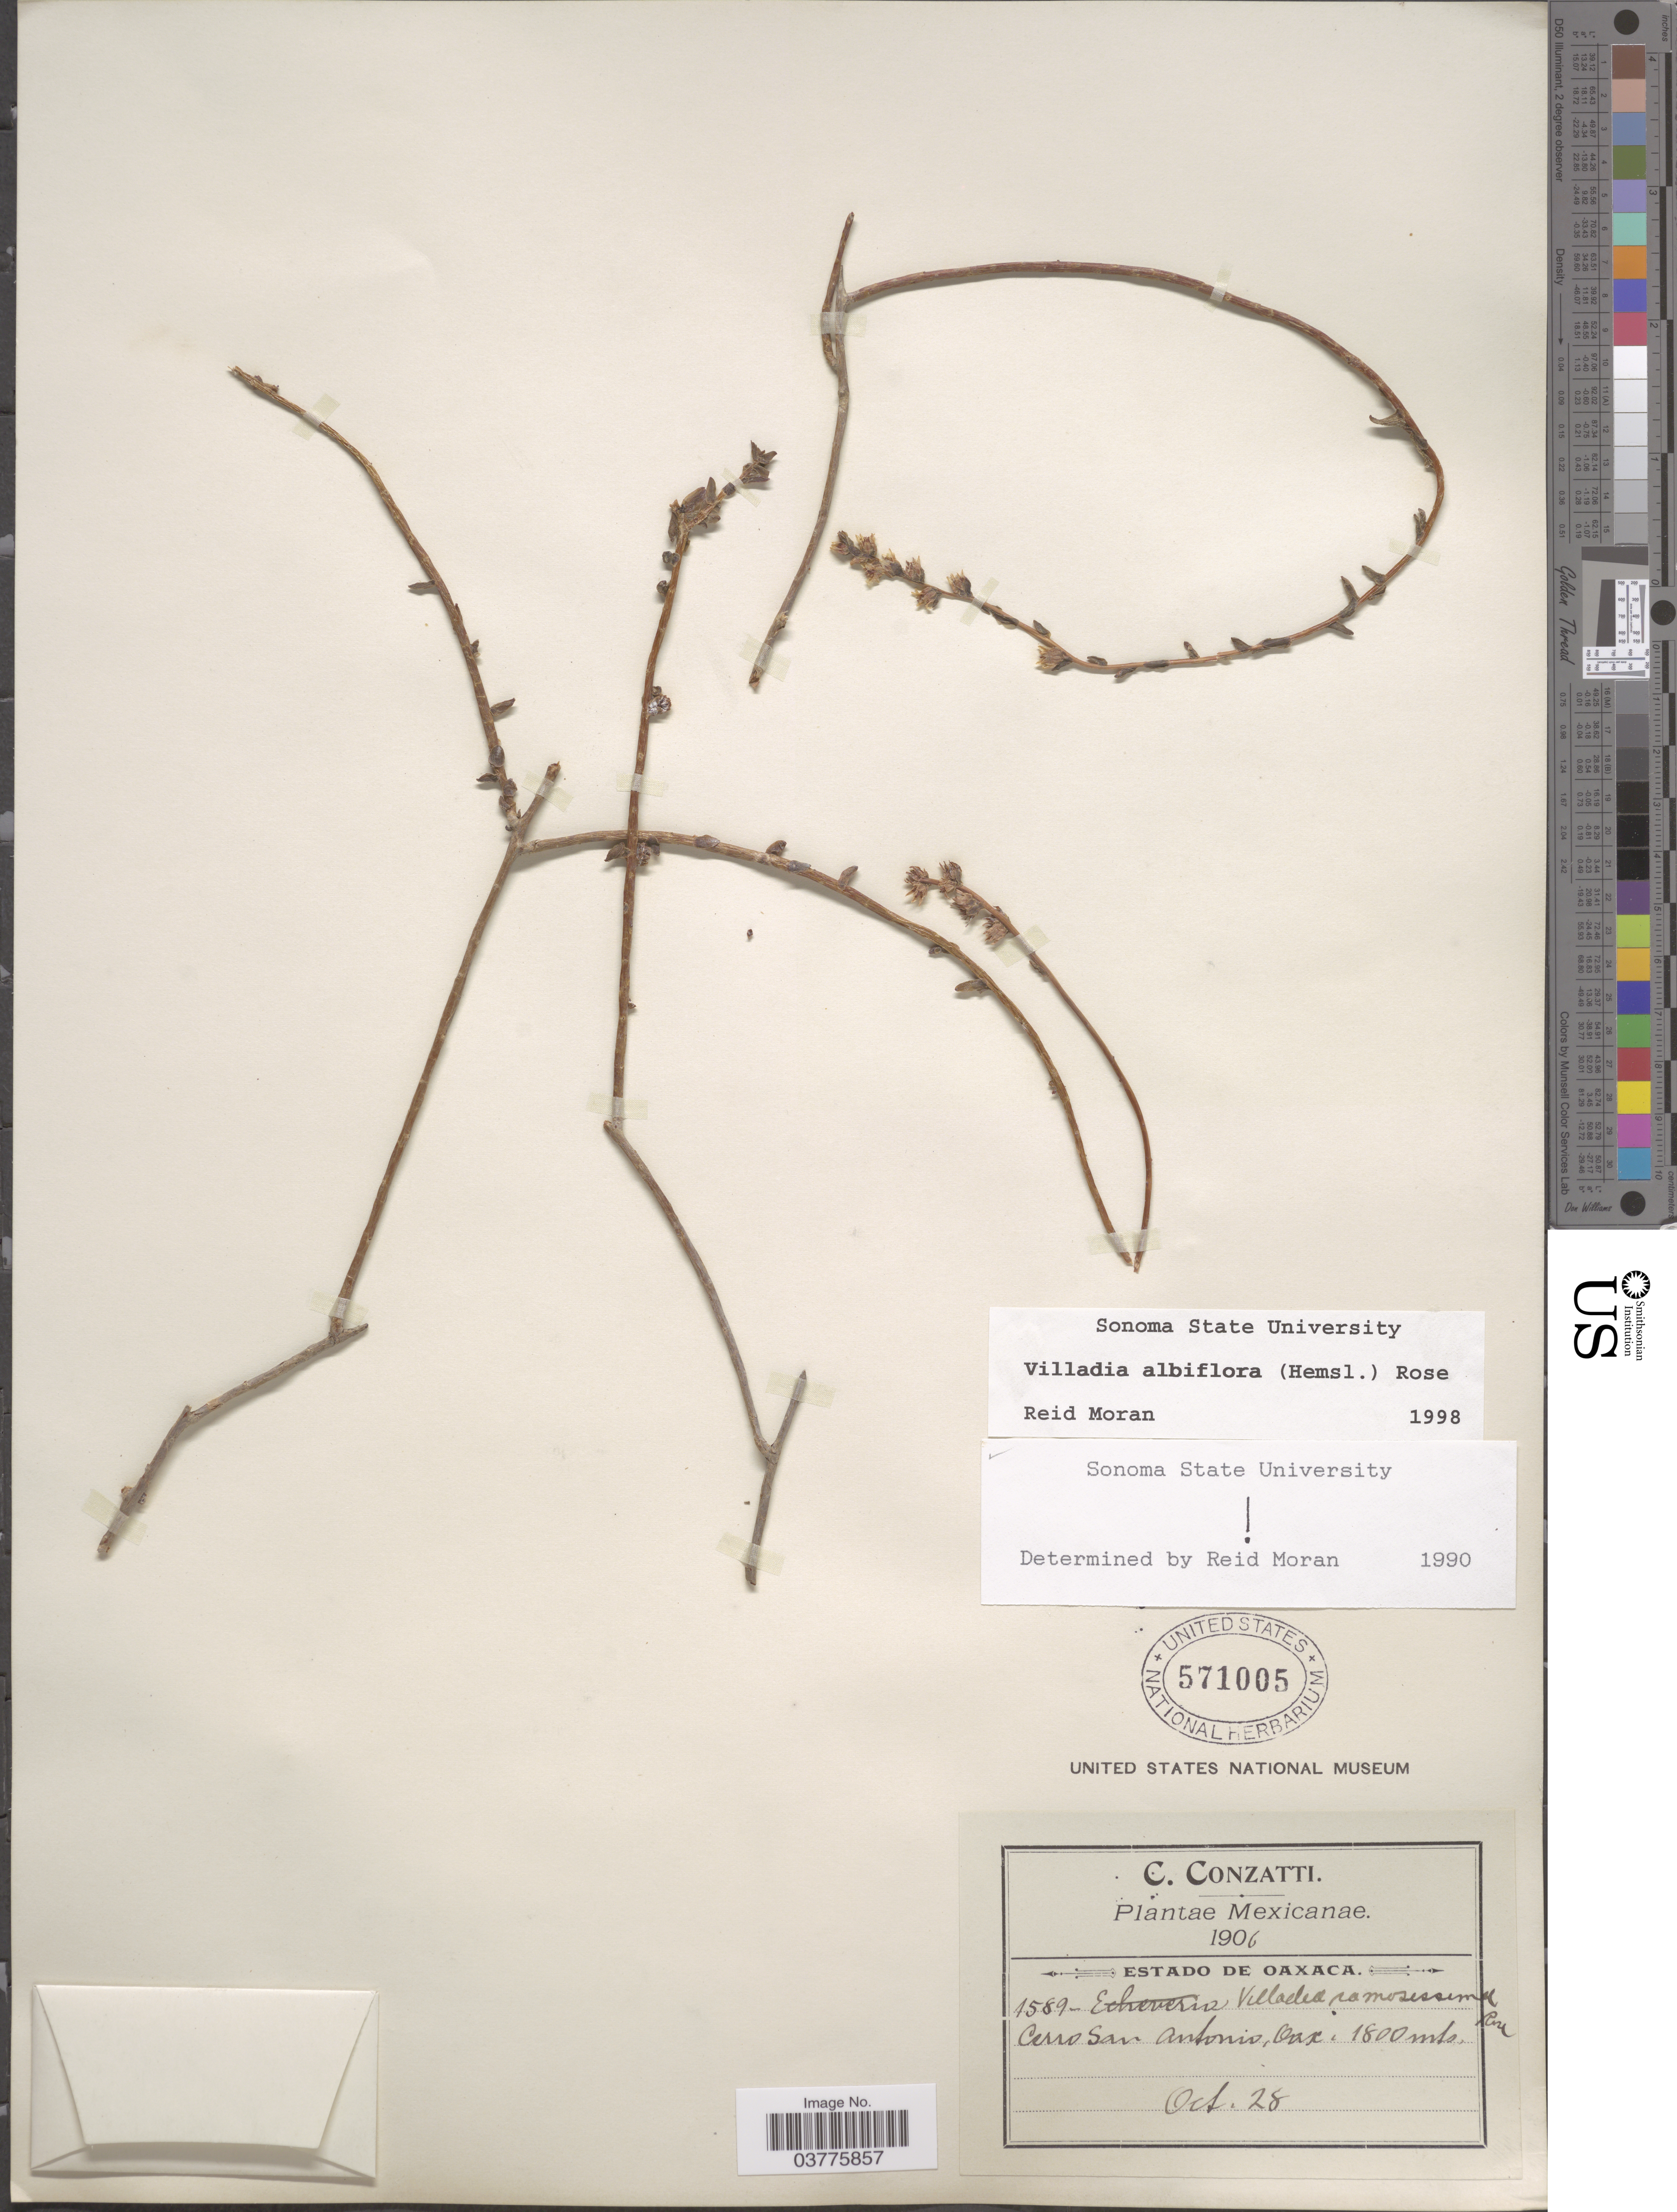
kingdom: Plantae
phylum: Tracheophyta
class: Magnoliopsida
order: Saxifragales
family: Crassulaceae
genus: Villadia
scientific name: Villadia albiflora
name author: (Hemsl.) Rose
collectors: C. Conzatti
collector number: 1589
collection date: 1906-10-28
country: Mexico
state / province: Oaxaca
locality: Cerro San Antonio.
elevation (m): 1800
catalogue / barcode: US 571005